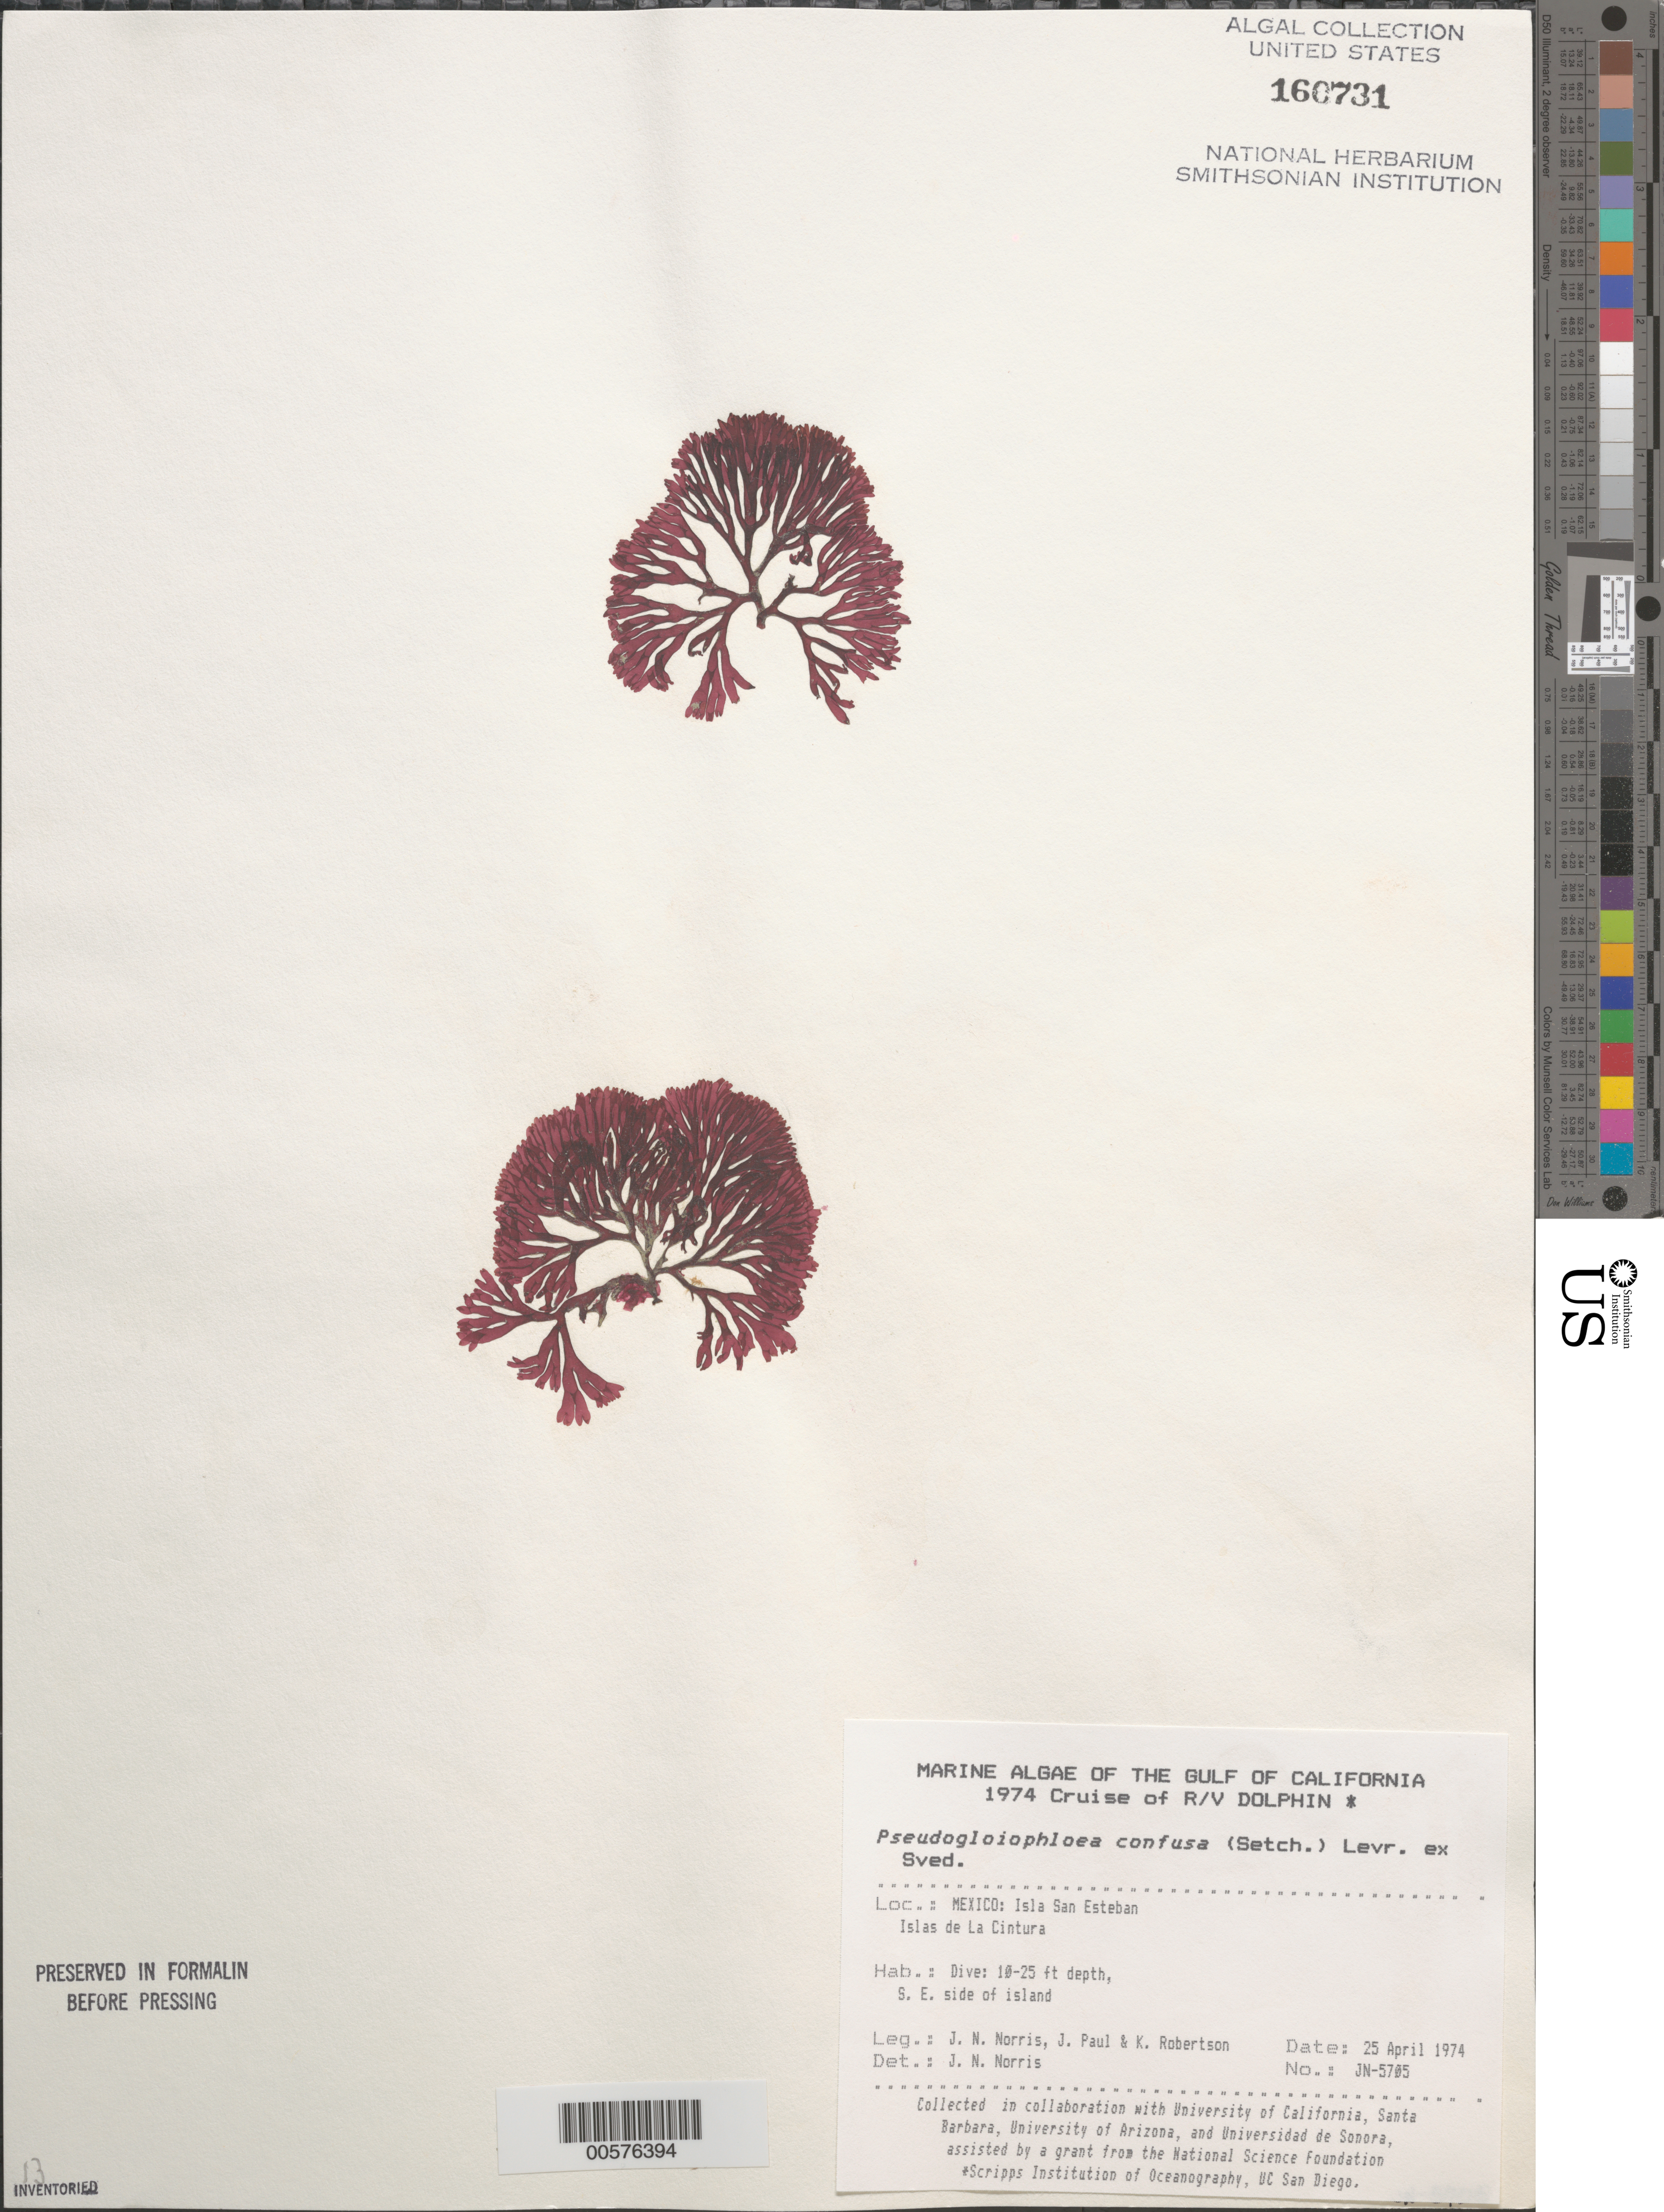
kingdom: Plantae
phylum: Rhodophyta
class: Florideophyceae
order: Nemaliales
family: Scinaiaceae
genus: Scinaia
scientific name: Scinaia confusa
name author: (Setch.) Huisman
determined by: Algae name updating Project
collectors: J. N. Norris, J. Paul & K. Robertson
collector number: JN-5705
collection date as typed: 25 Apr 1974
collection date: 1974-04-25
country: Mexico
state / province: Baja California Norte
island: Isla San Esteban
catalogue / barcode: US 160731